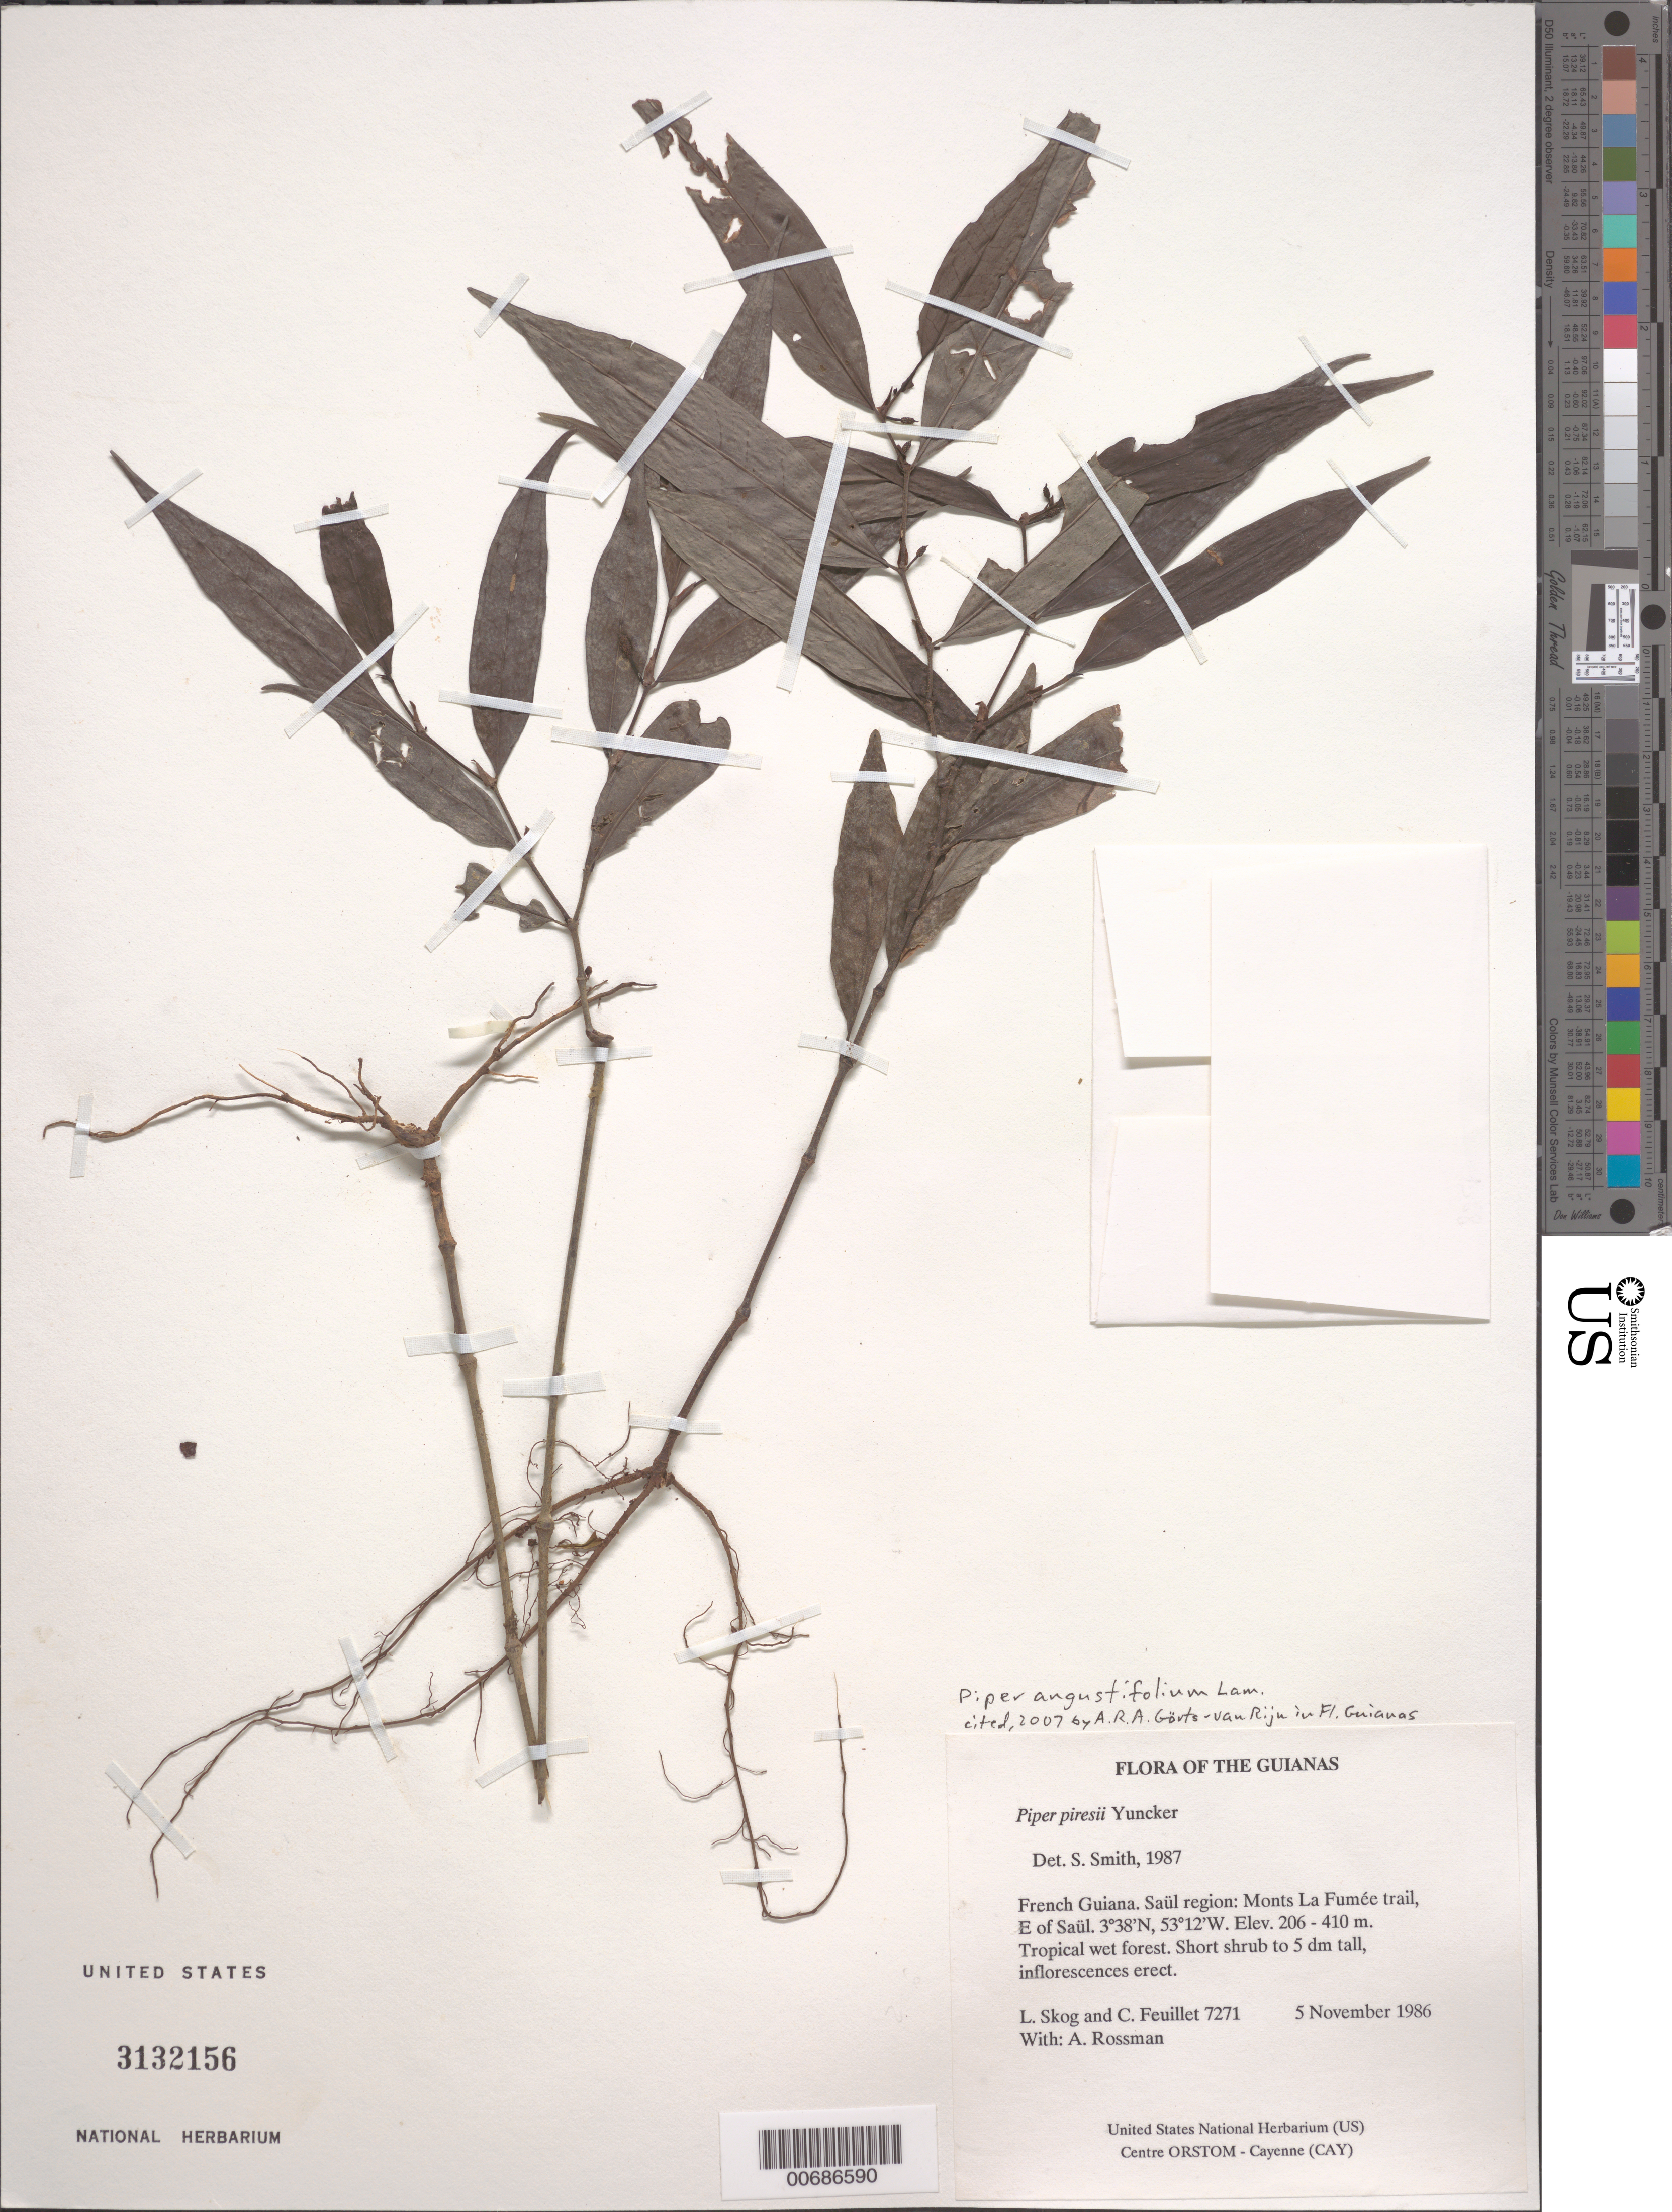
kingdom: Plantae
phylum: Tracheophyta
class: Magnoliopsida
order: Piperales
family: Piperaceae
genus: Piper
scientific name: Piper piresii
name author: Yunck.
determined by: Smith, Stephen F., (US), NMNH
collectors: L. E. Skog, C. Feuillet & A. Rossman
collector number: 7271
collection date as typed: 5 November 1986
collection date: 1986-11-05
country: French Guiana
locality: Monts La Fumée trail, E of Saül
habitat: Tropical wet forest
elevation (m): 206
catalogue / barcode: US 3132156